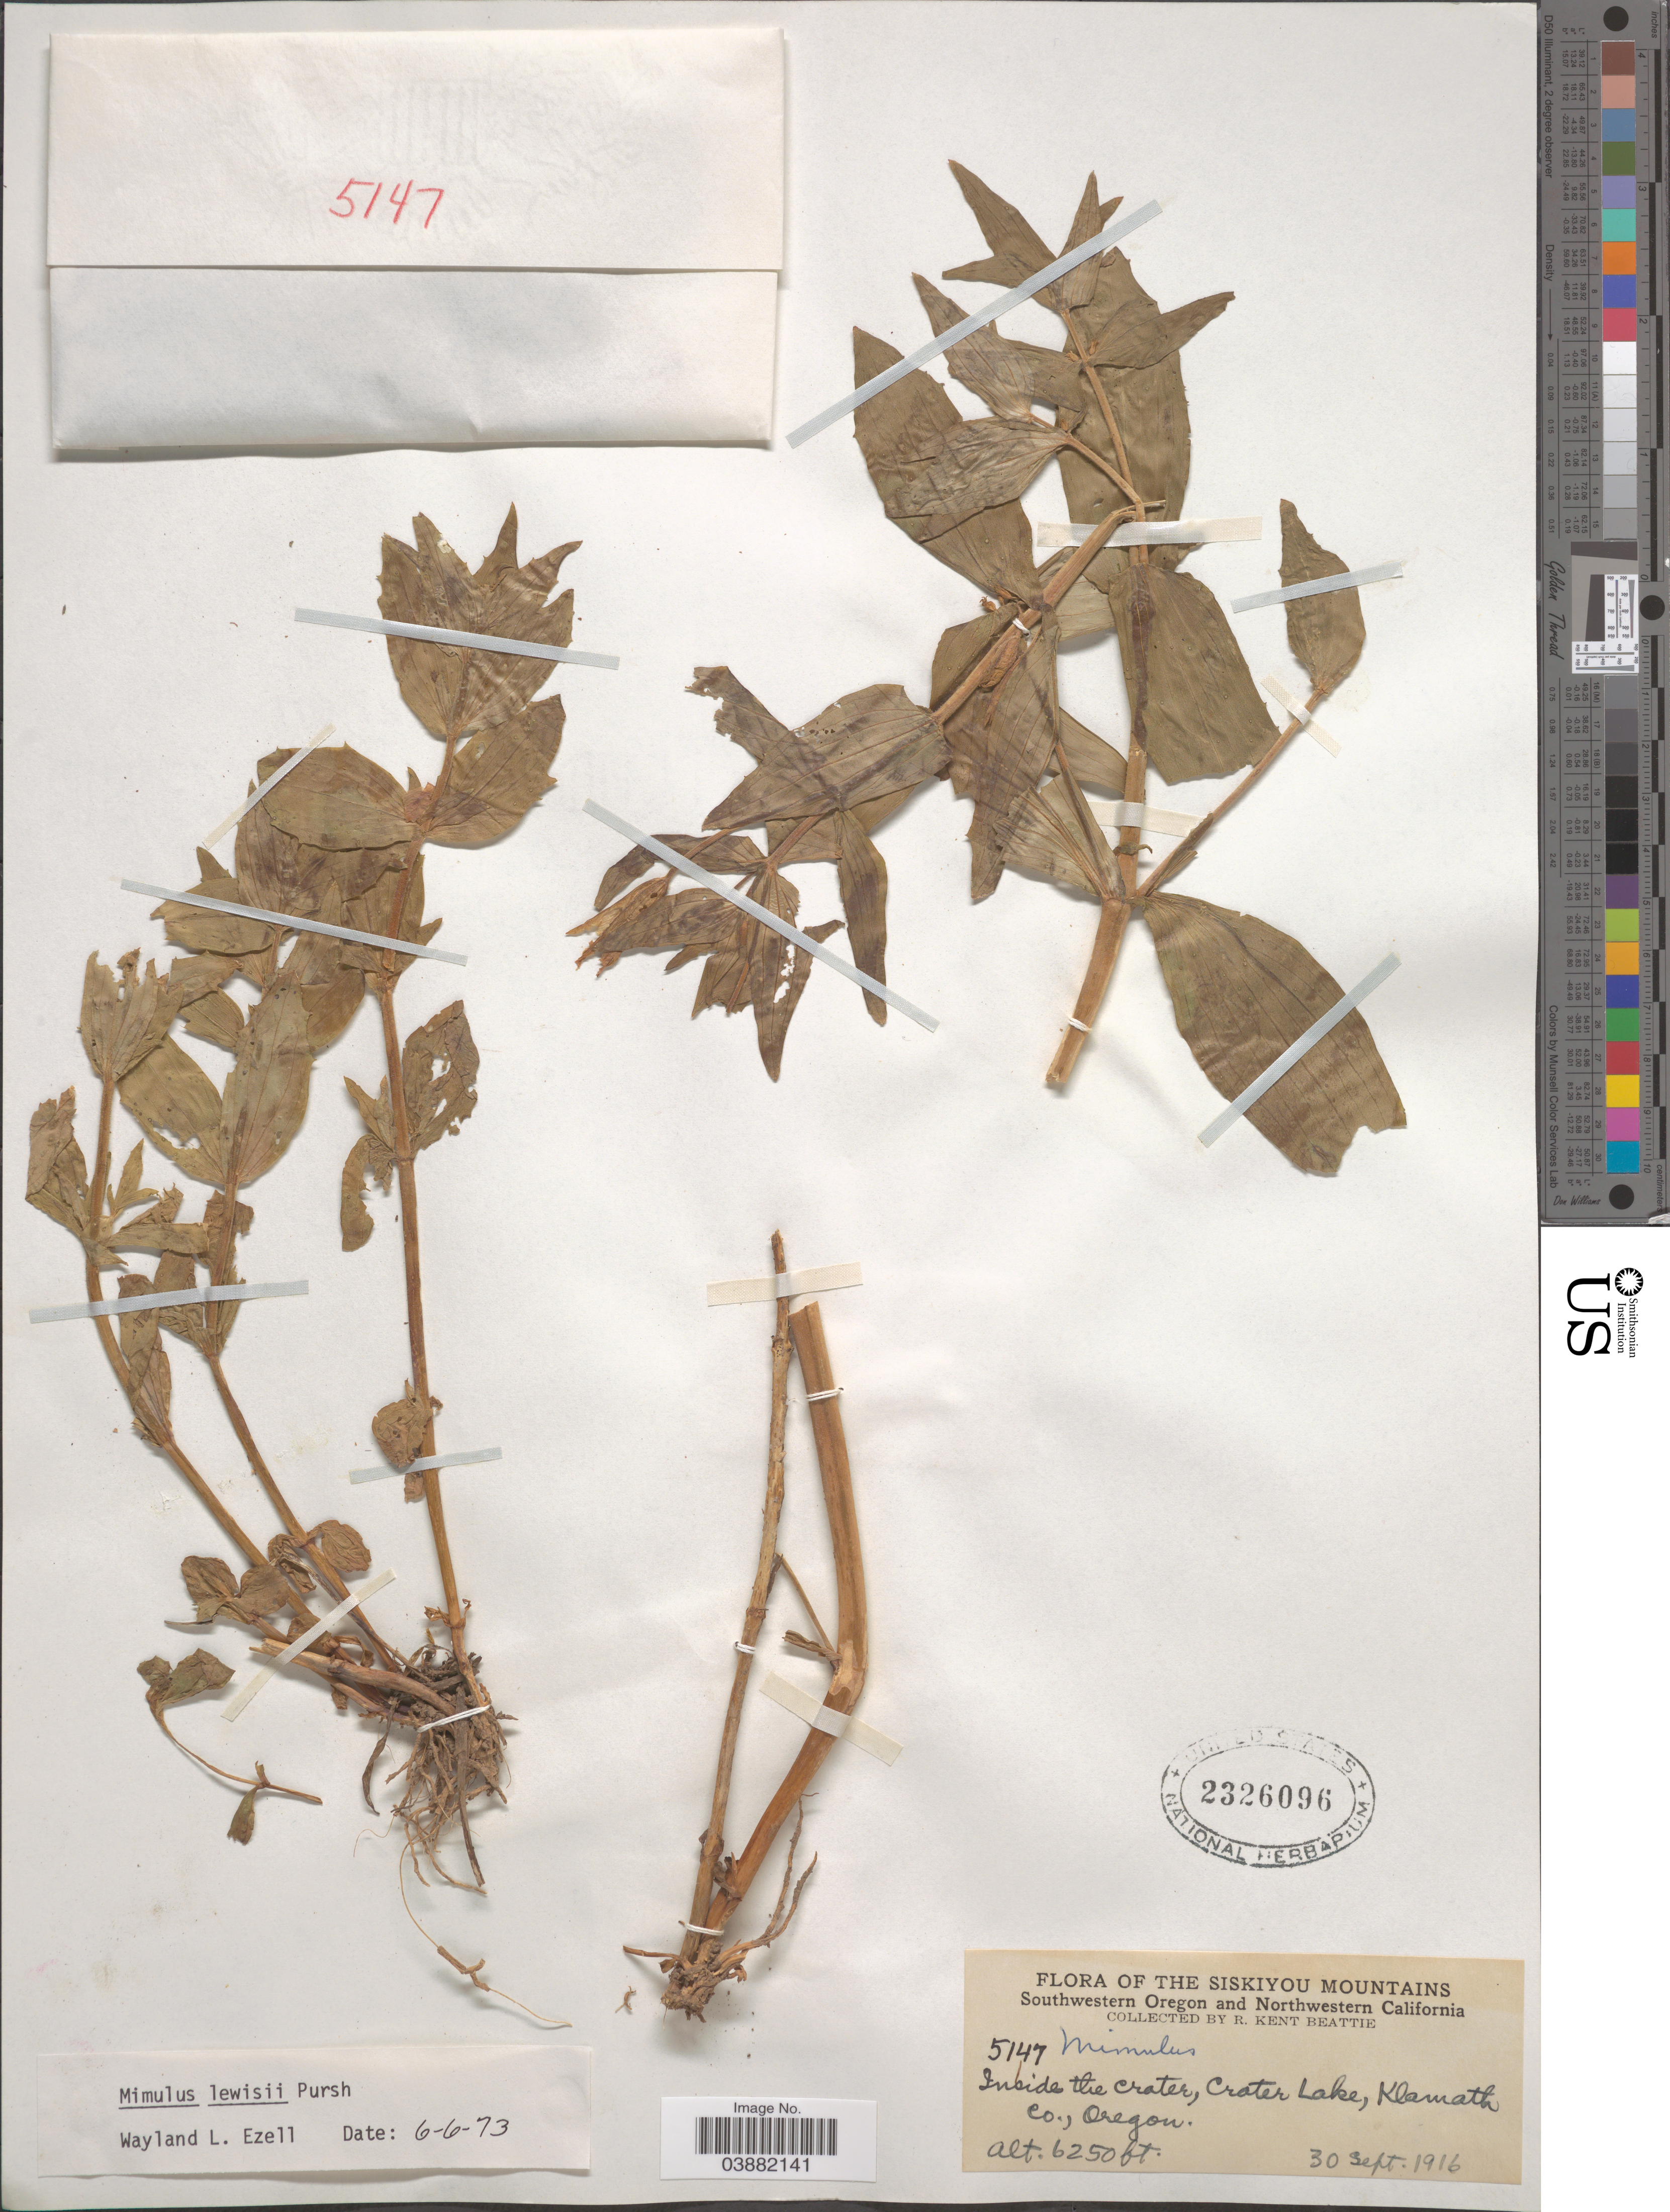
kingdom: Plantae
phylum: Tracheophyta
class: Magnoliopsida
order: Lamiales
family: Phrymaceae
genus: Mimulus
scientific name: Mimulus lewisii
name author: Pursh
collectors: R. K. Beattie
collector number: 5147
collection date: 1916-09-30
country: United States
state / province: Oregon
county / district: Klamath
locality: The Siskiyou Mountains. Southwestern Oregon. Inside the crater, Crater Lake, Klamath Co.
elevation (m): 1905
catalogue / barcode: US 2326096